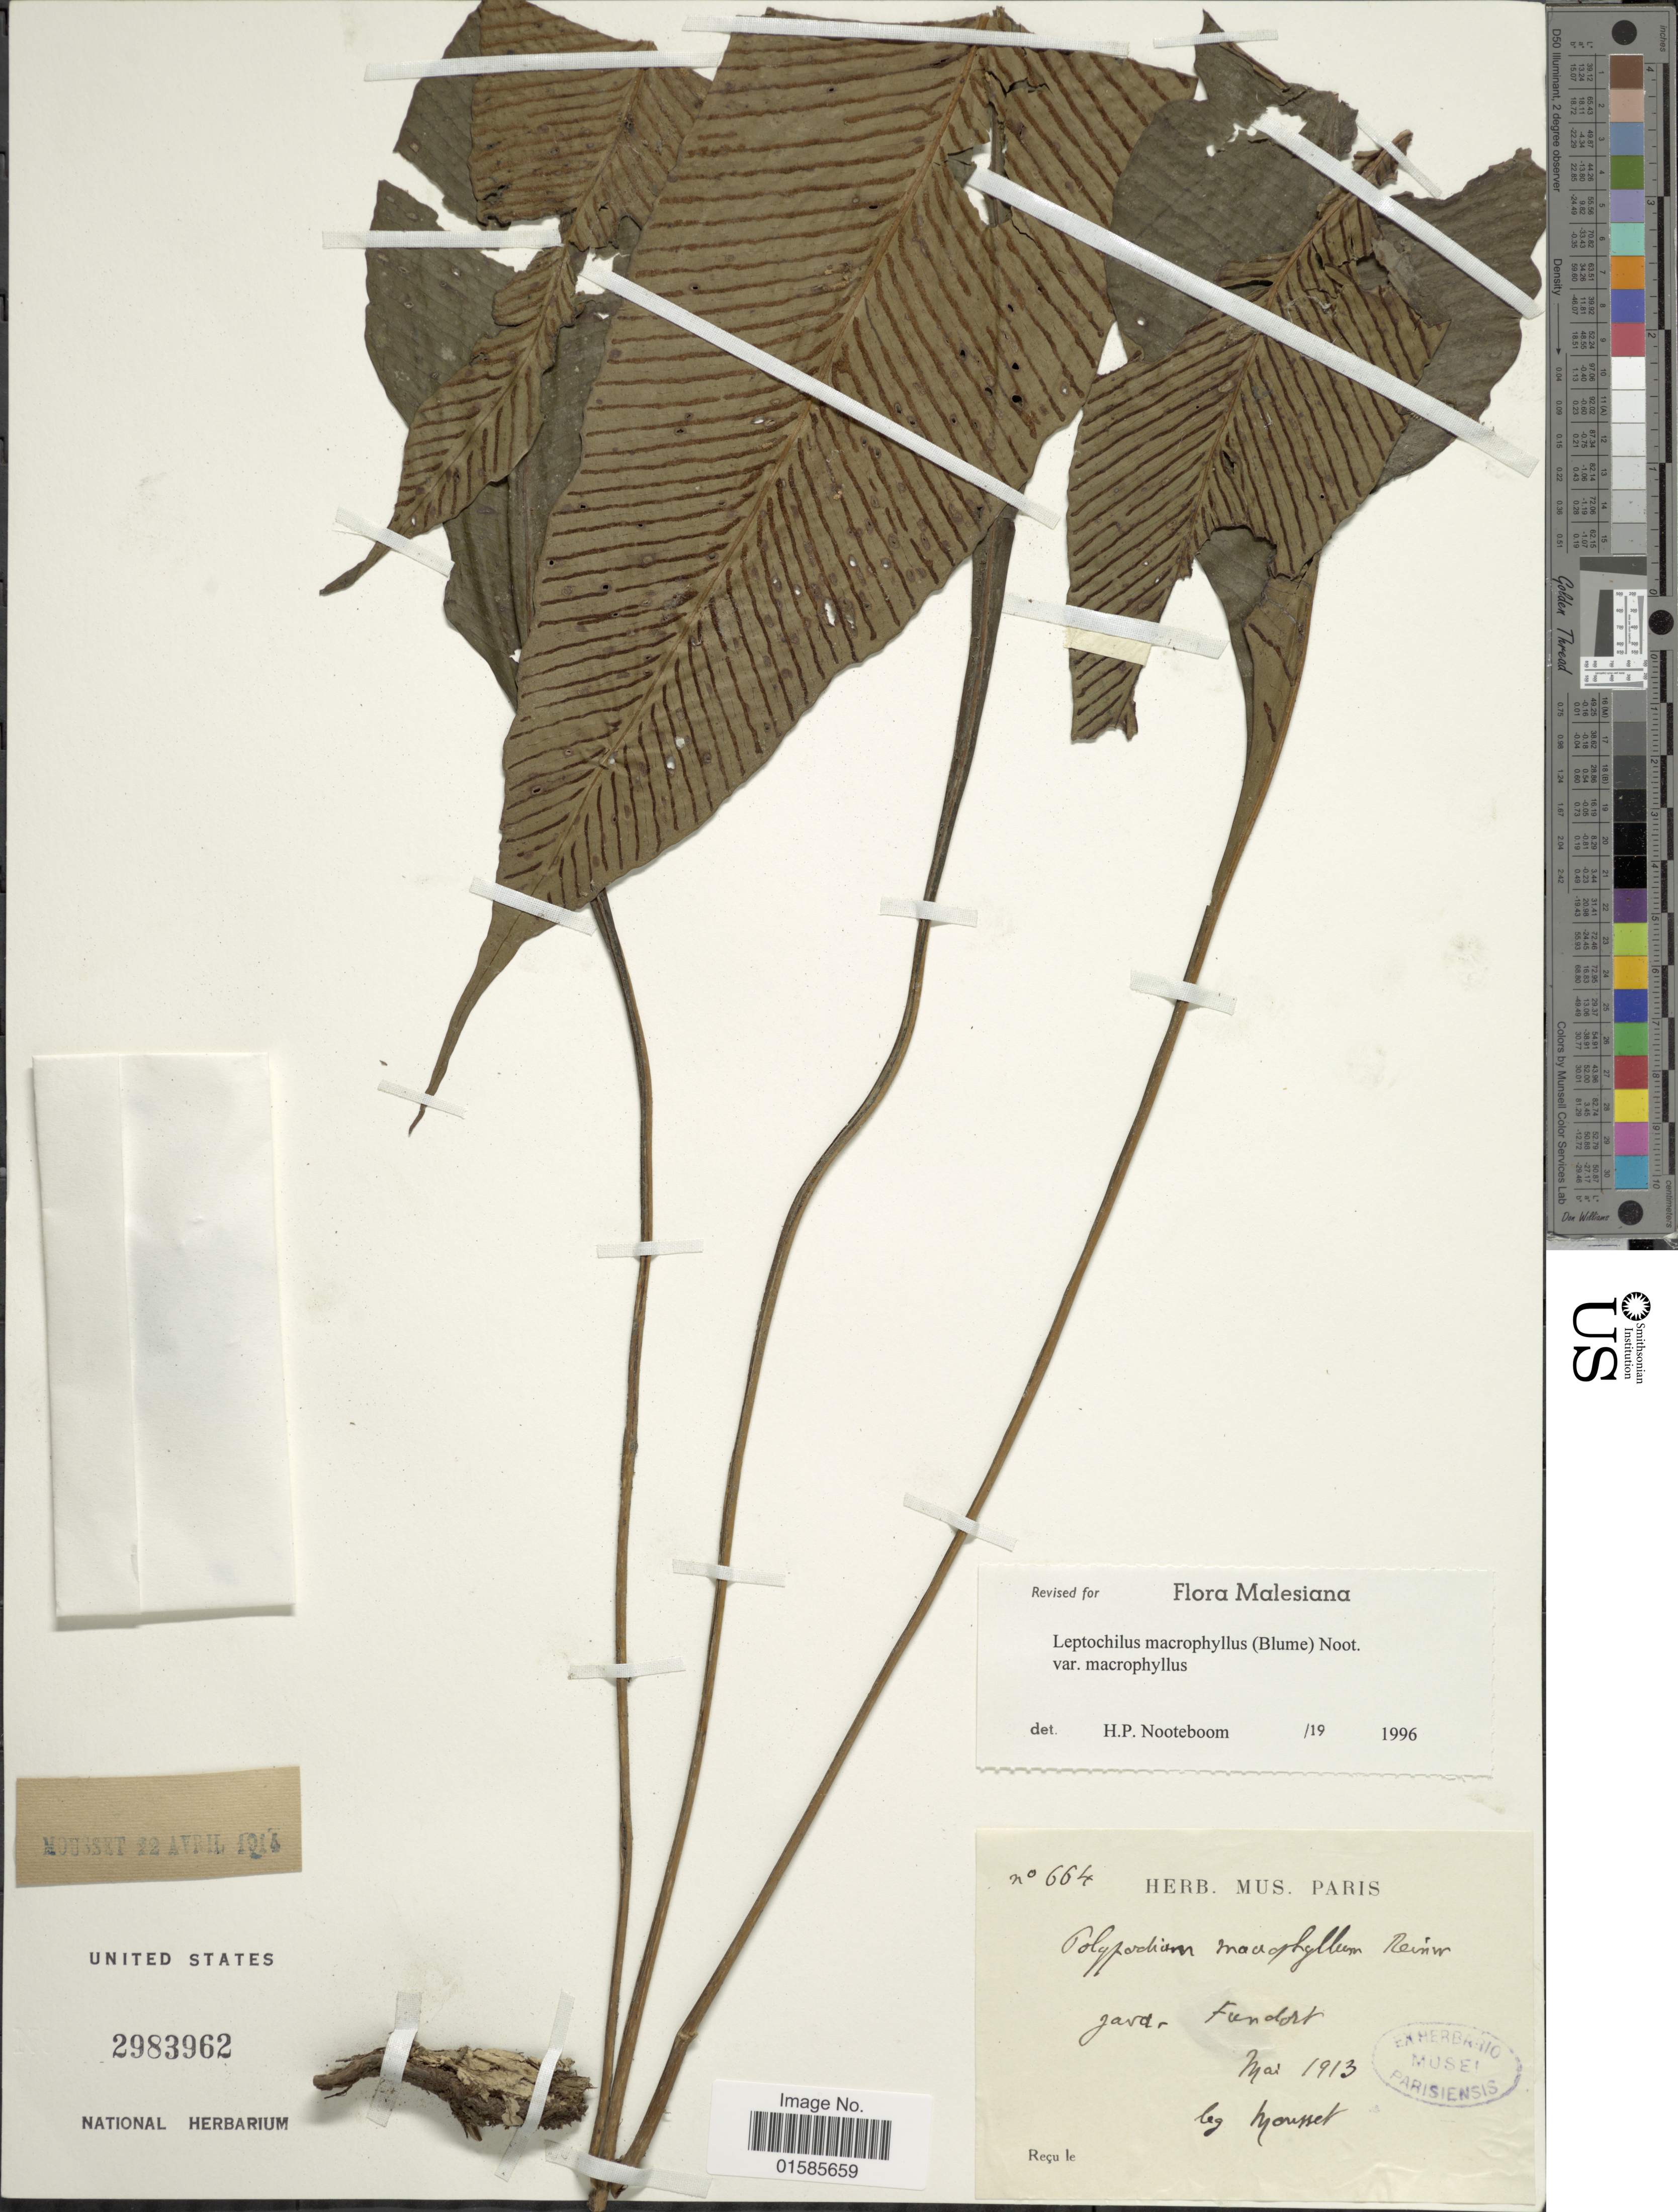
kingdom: Plantae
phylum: Tracheophyta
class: Polypodiopsida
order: Polypodiales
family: Polypodiaceae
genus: Leptochilus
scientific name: Leptochilus macrophyllus var. macrophyllus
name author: (Blume) Noot.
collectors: Mousset, --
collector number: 664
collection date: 1913-03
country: Indonesia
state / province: Java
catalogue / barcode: US 2983962